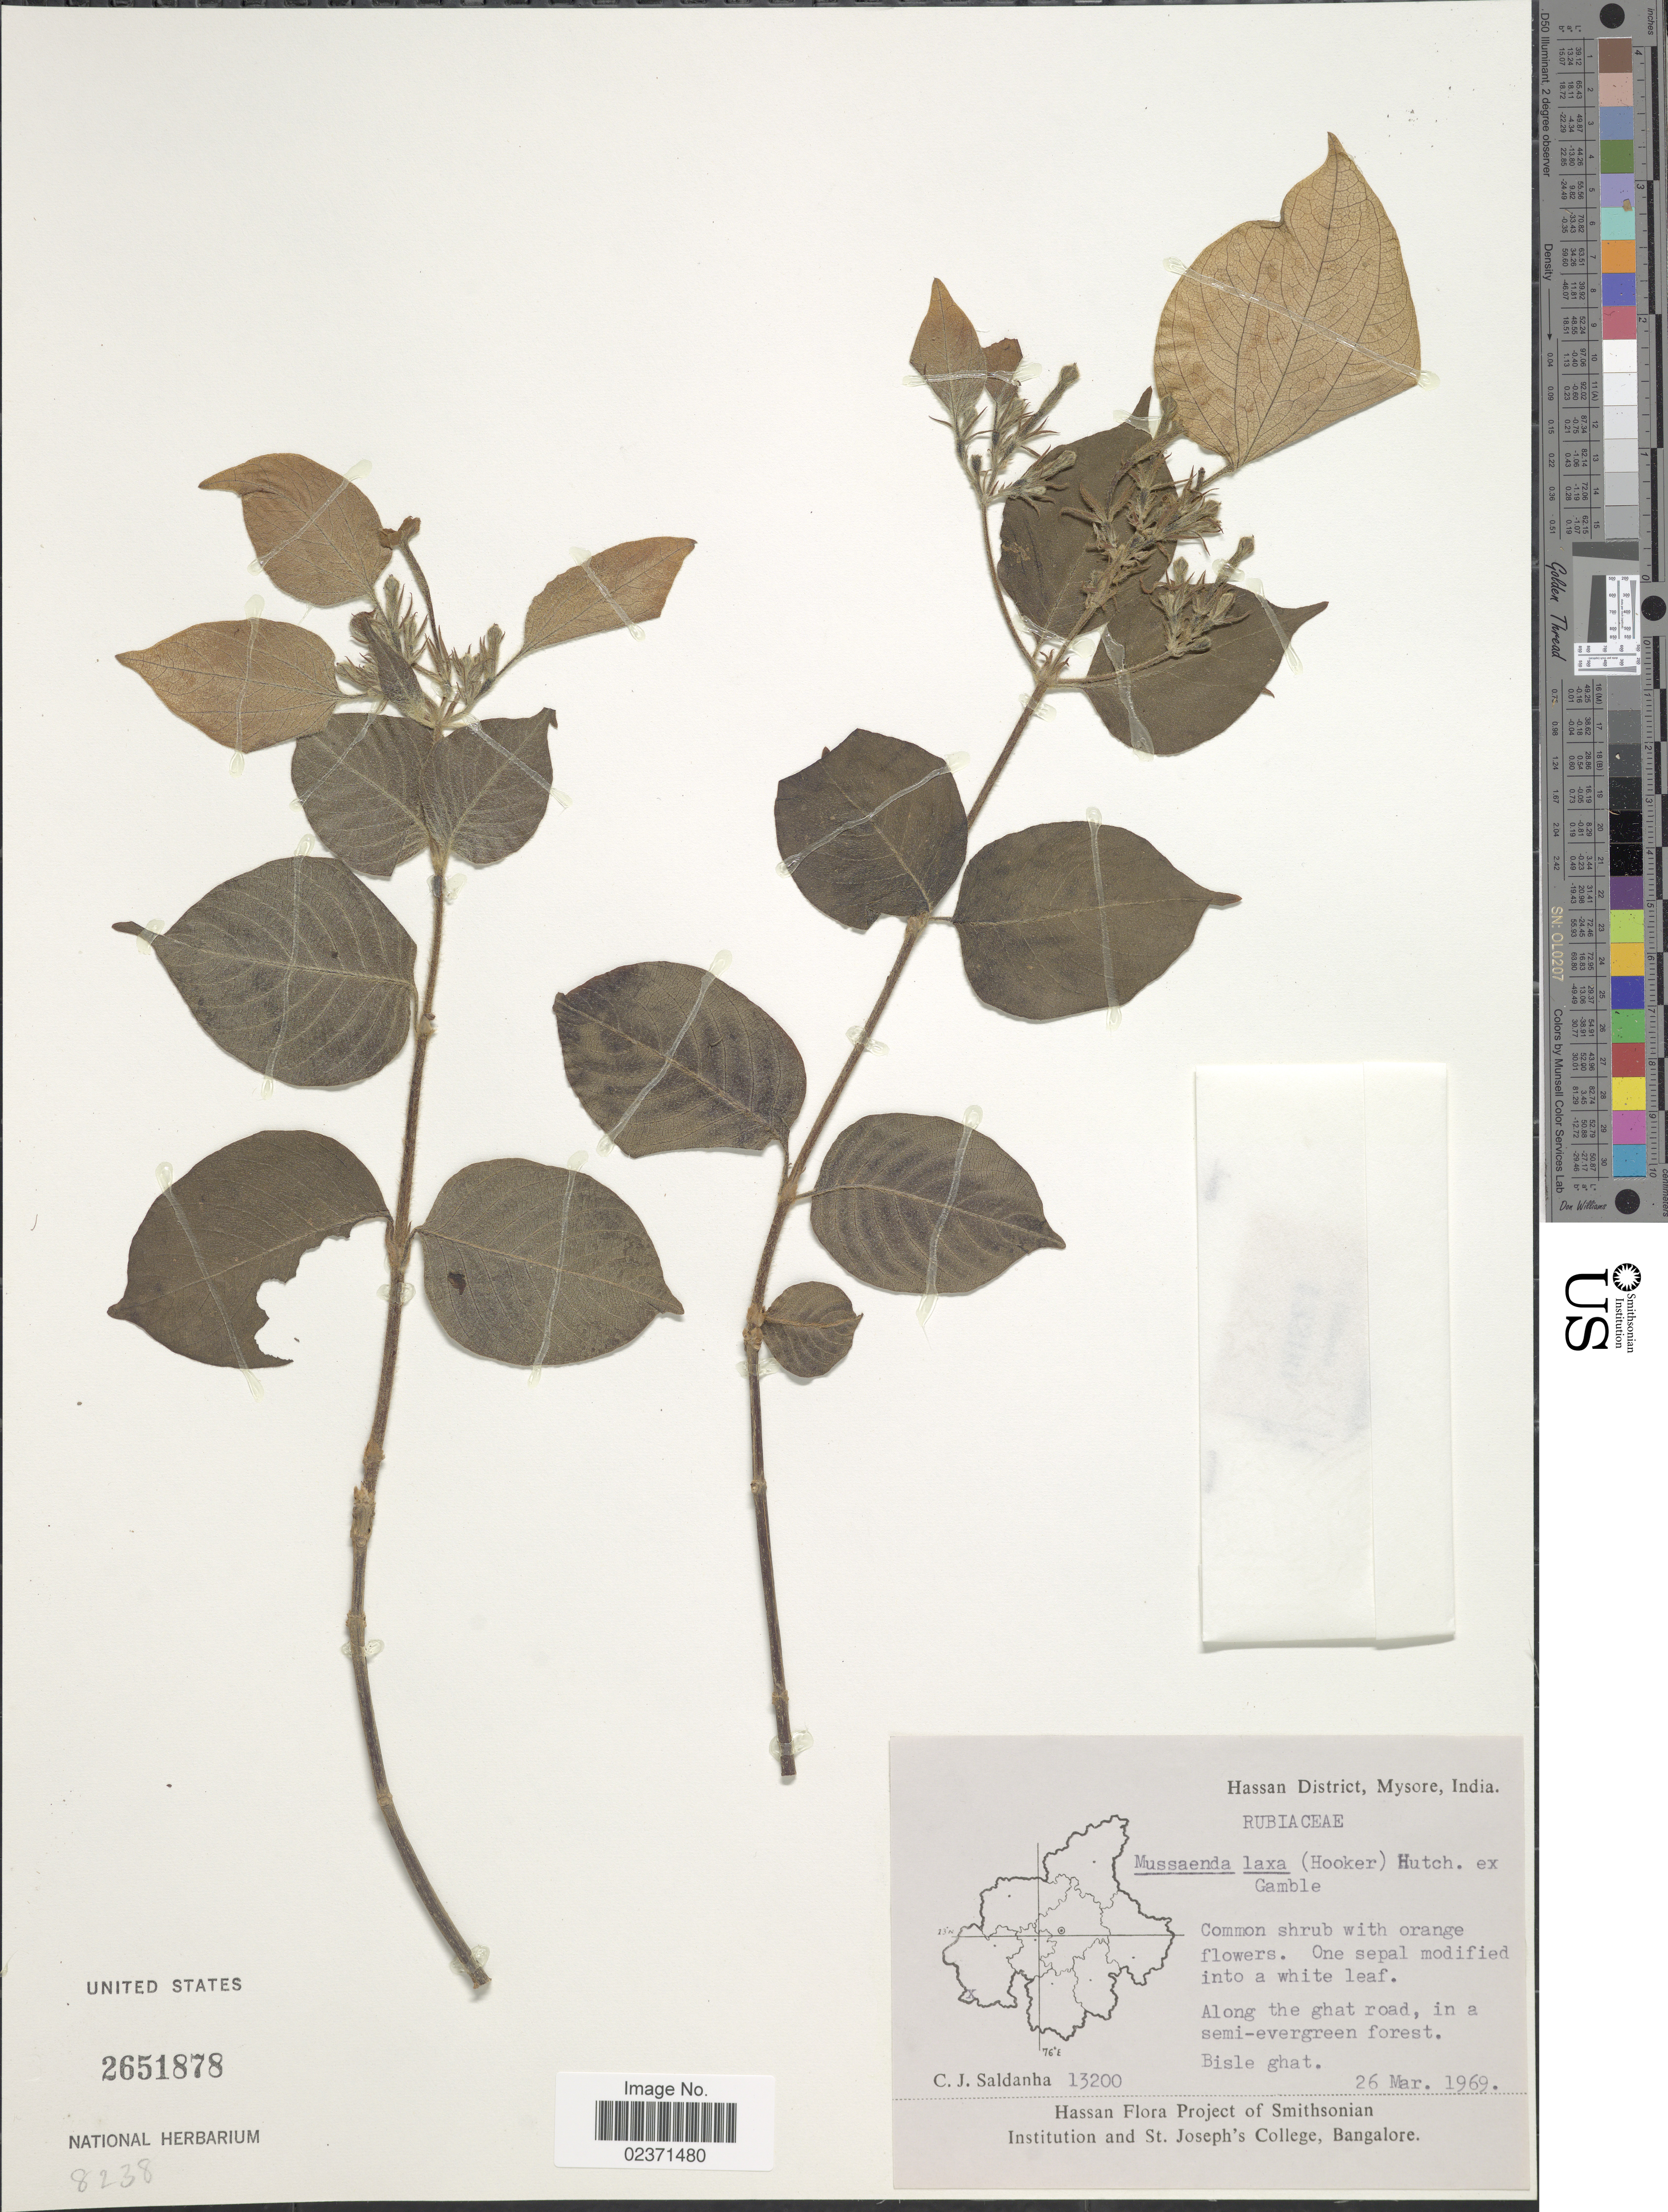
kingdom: Plantae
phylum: Tracheophyta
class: Magnoliopsida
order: Gentianales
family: Rubiaceae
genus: Mussaenda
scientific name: Mussaenda laxa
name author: (Hook. f.) Hutch. ex Gamble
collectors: C. J. Saldanha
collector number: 13200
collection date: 1969-03-26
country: India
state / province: Karnataka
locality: Hassan District, Mysore. Bisle ghat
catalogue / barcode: US 2651878